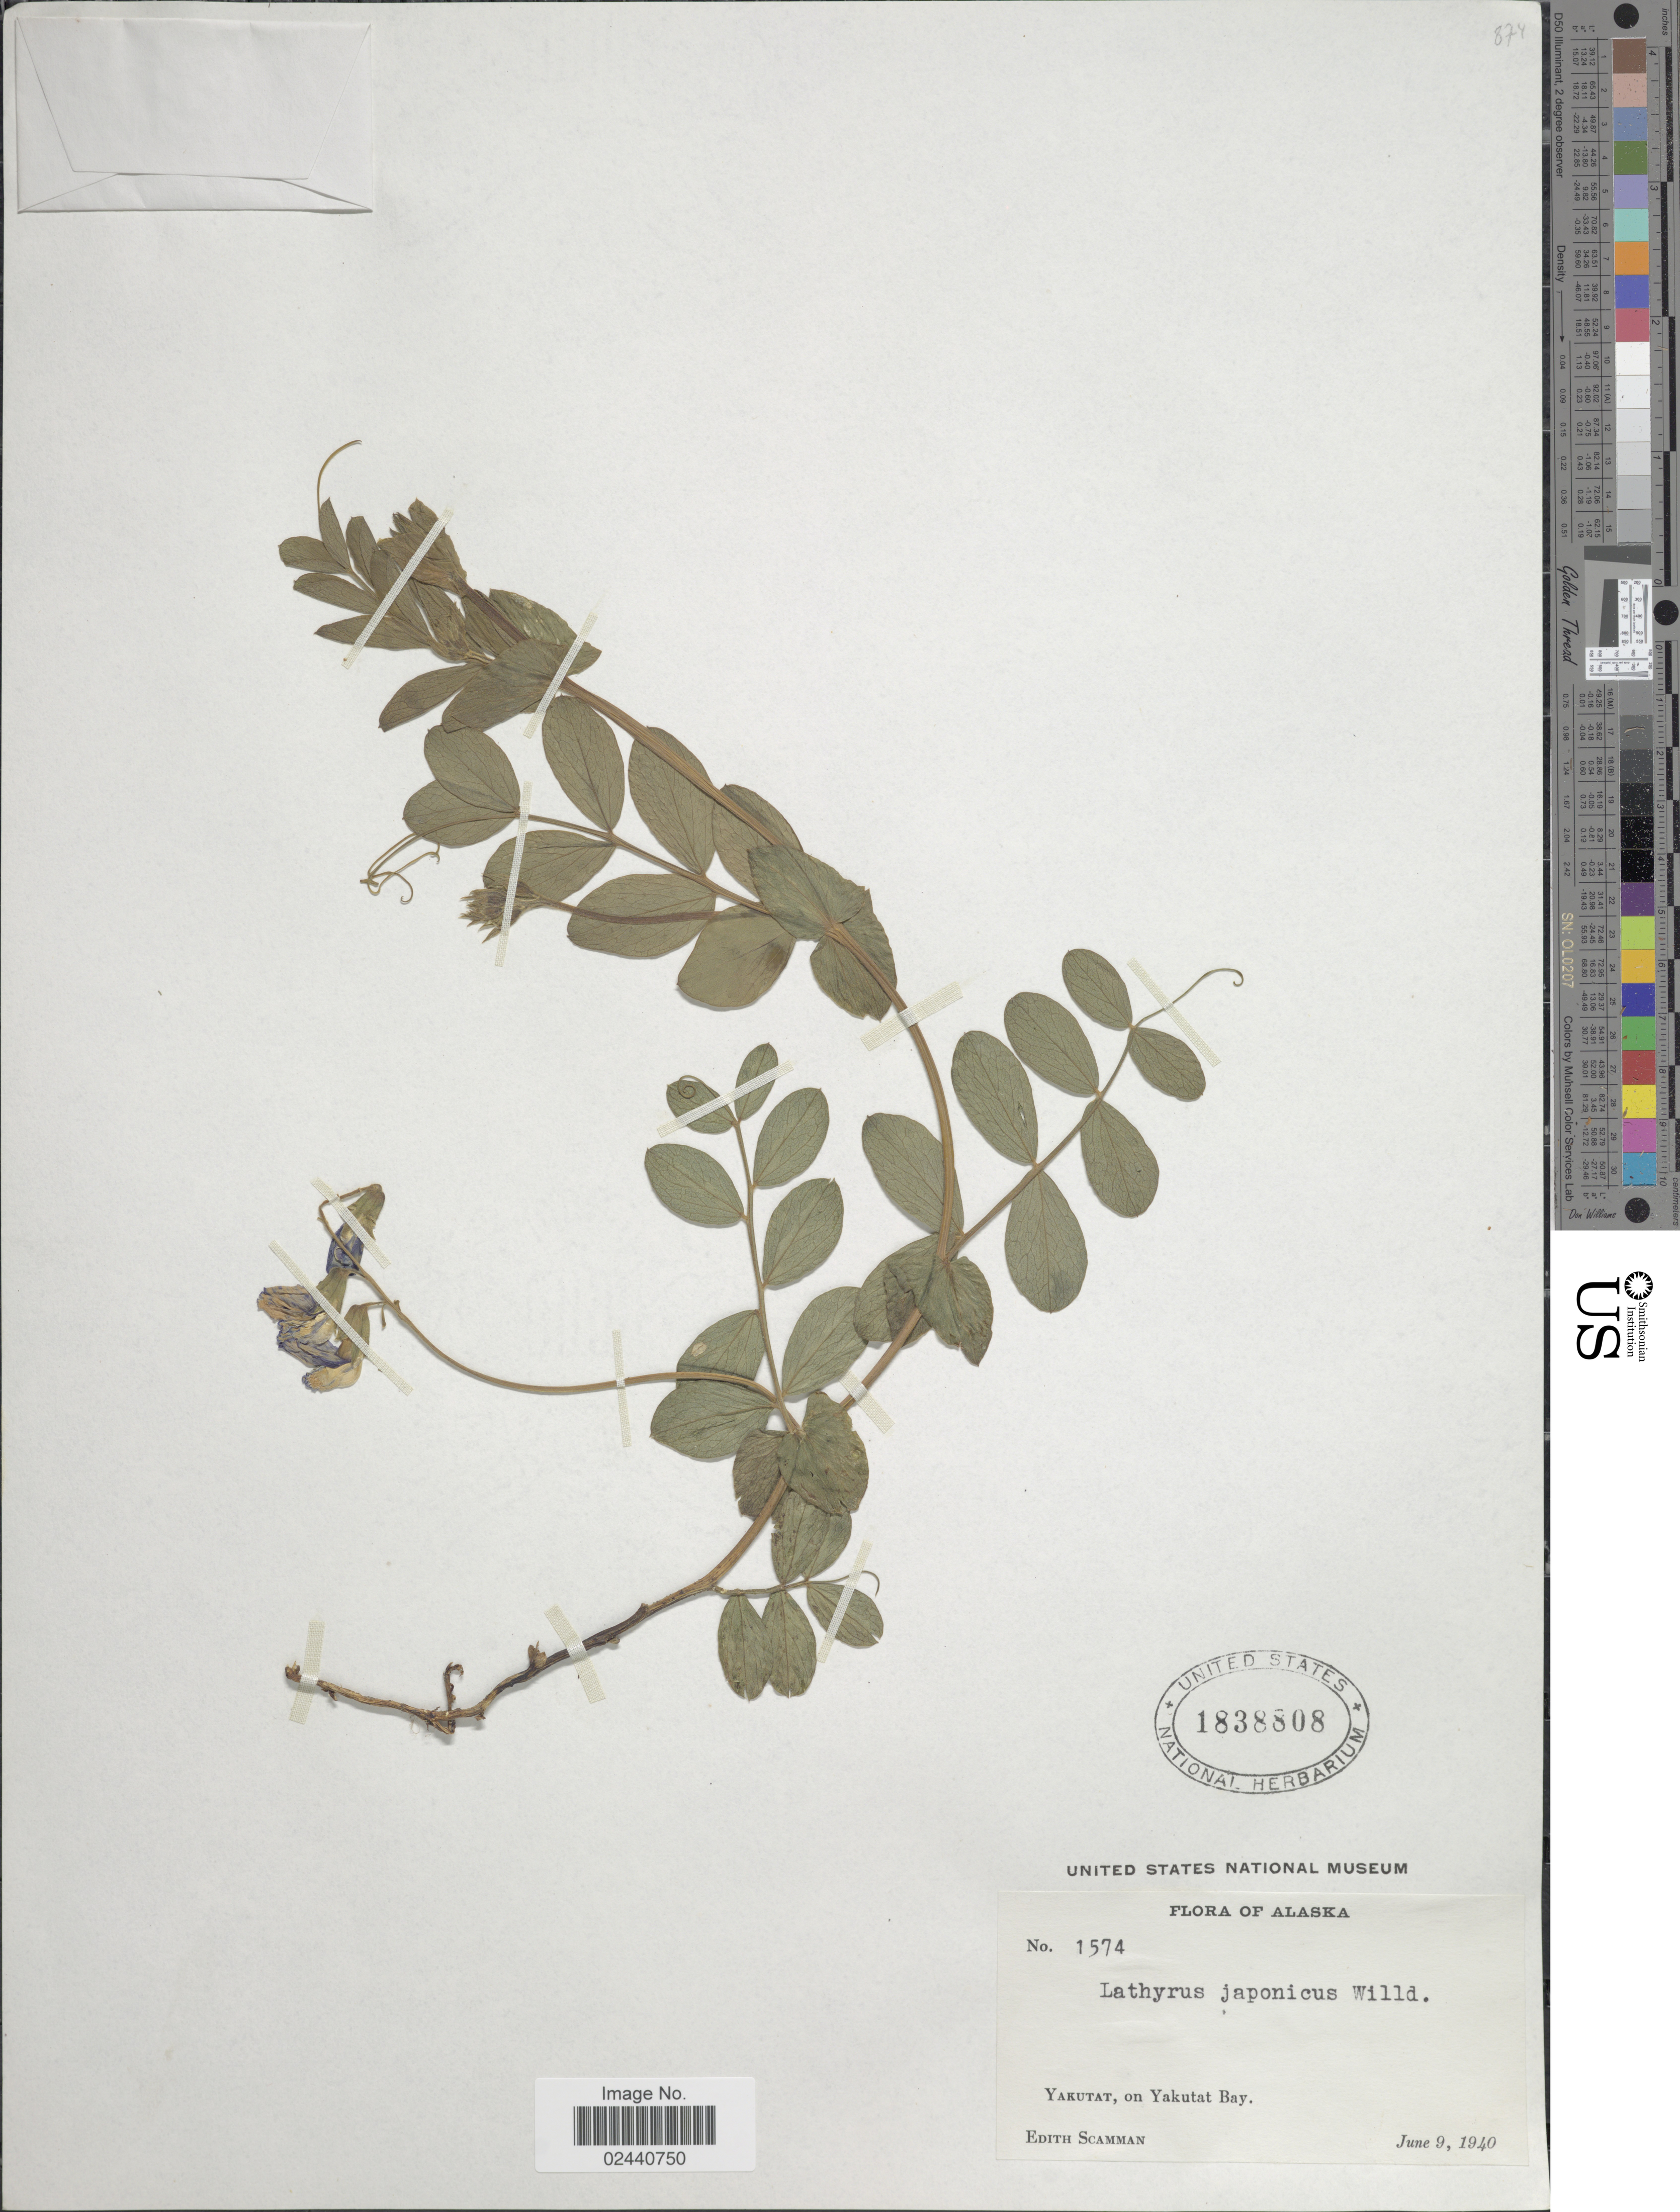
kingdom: Plantae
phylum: Tracheophyta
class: Magnoliopsida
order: Fabales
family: Fabaceae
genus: Lathyrus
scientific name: Lathyrus japonicus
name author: Willd.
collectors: E. Scamman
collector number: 1574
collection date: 1940-06-09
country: United States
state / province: Alaska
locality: Yakutat, on Yakutat Bay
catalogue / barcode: US 1838808